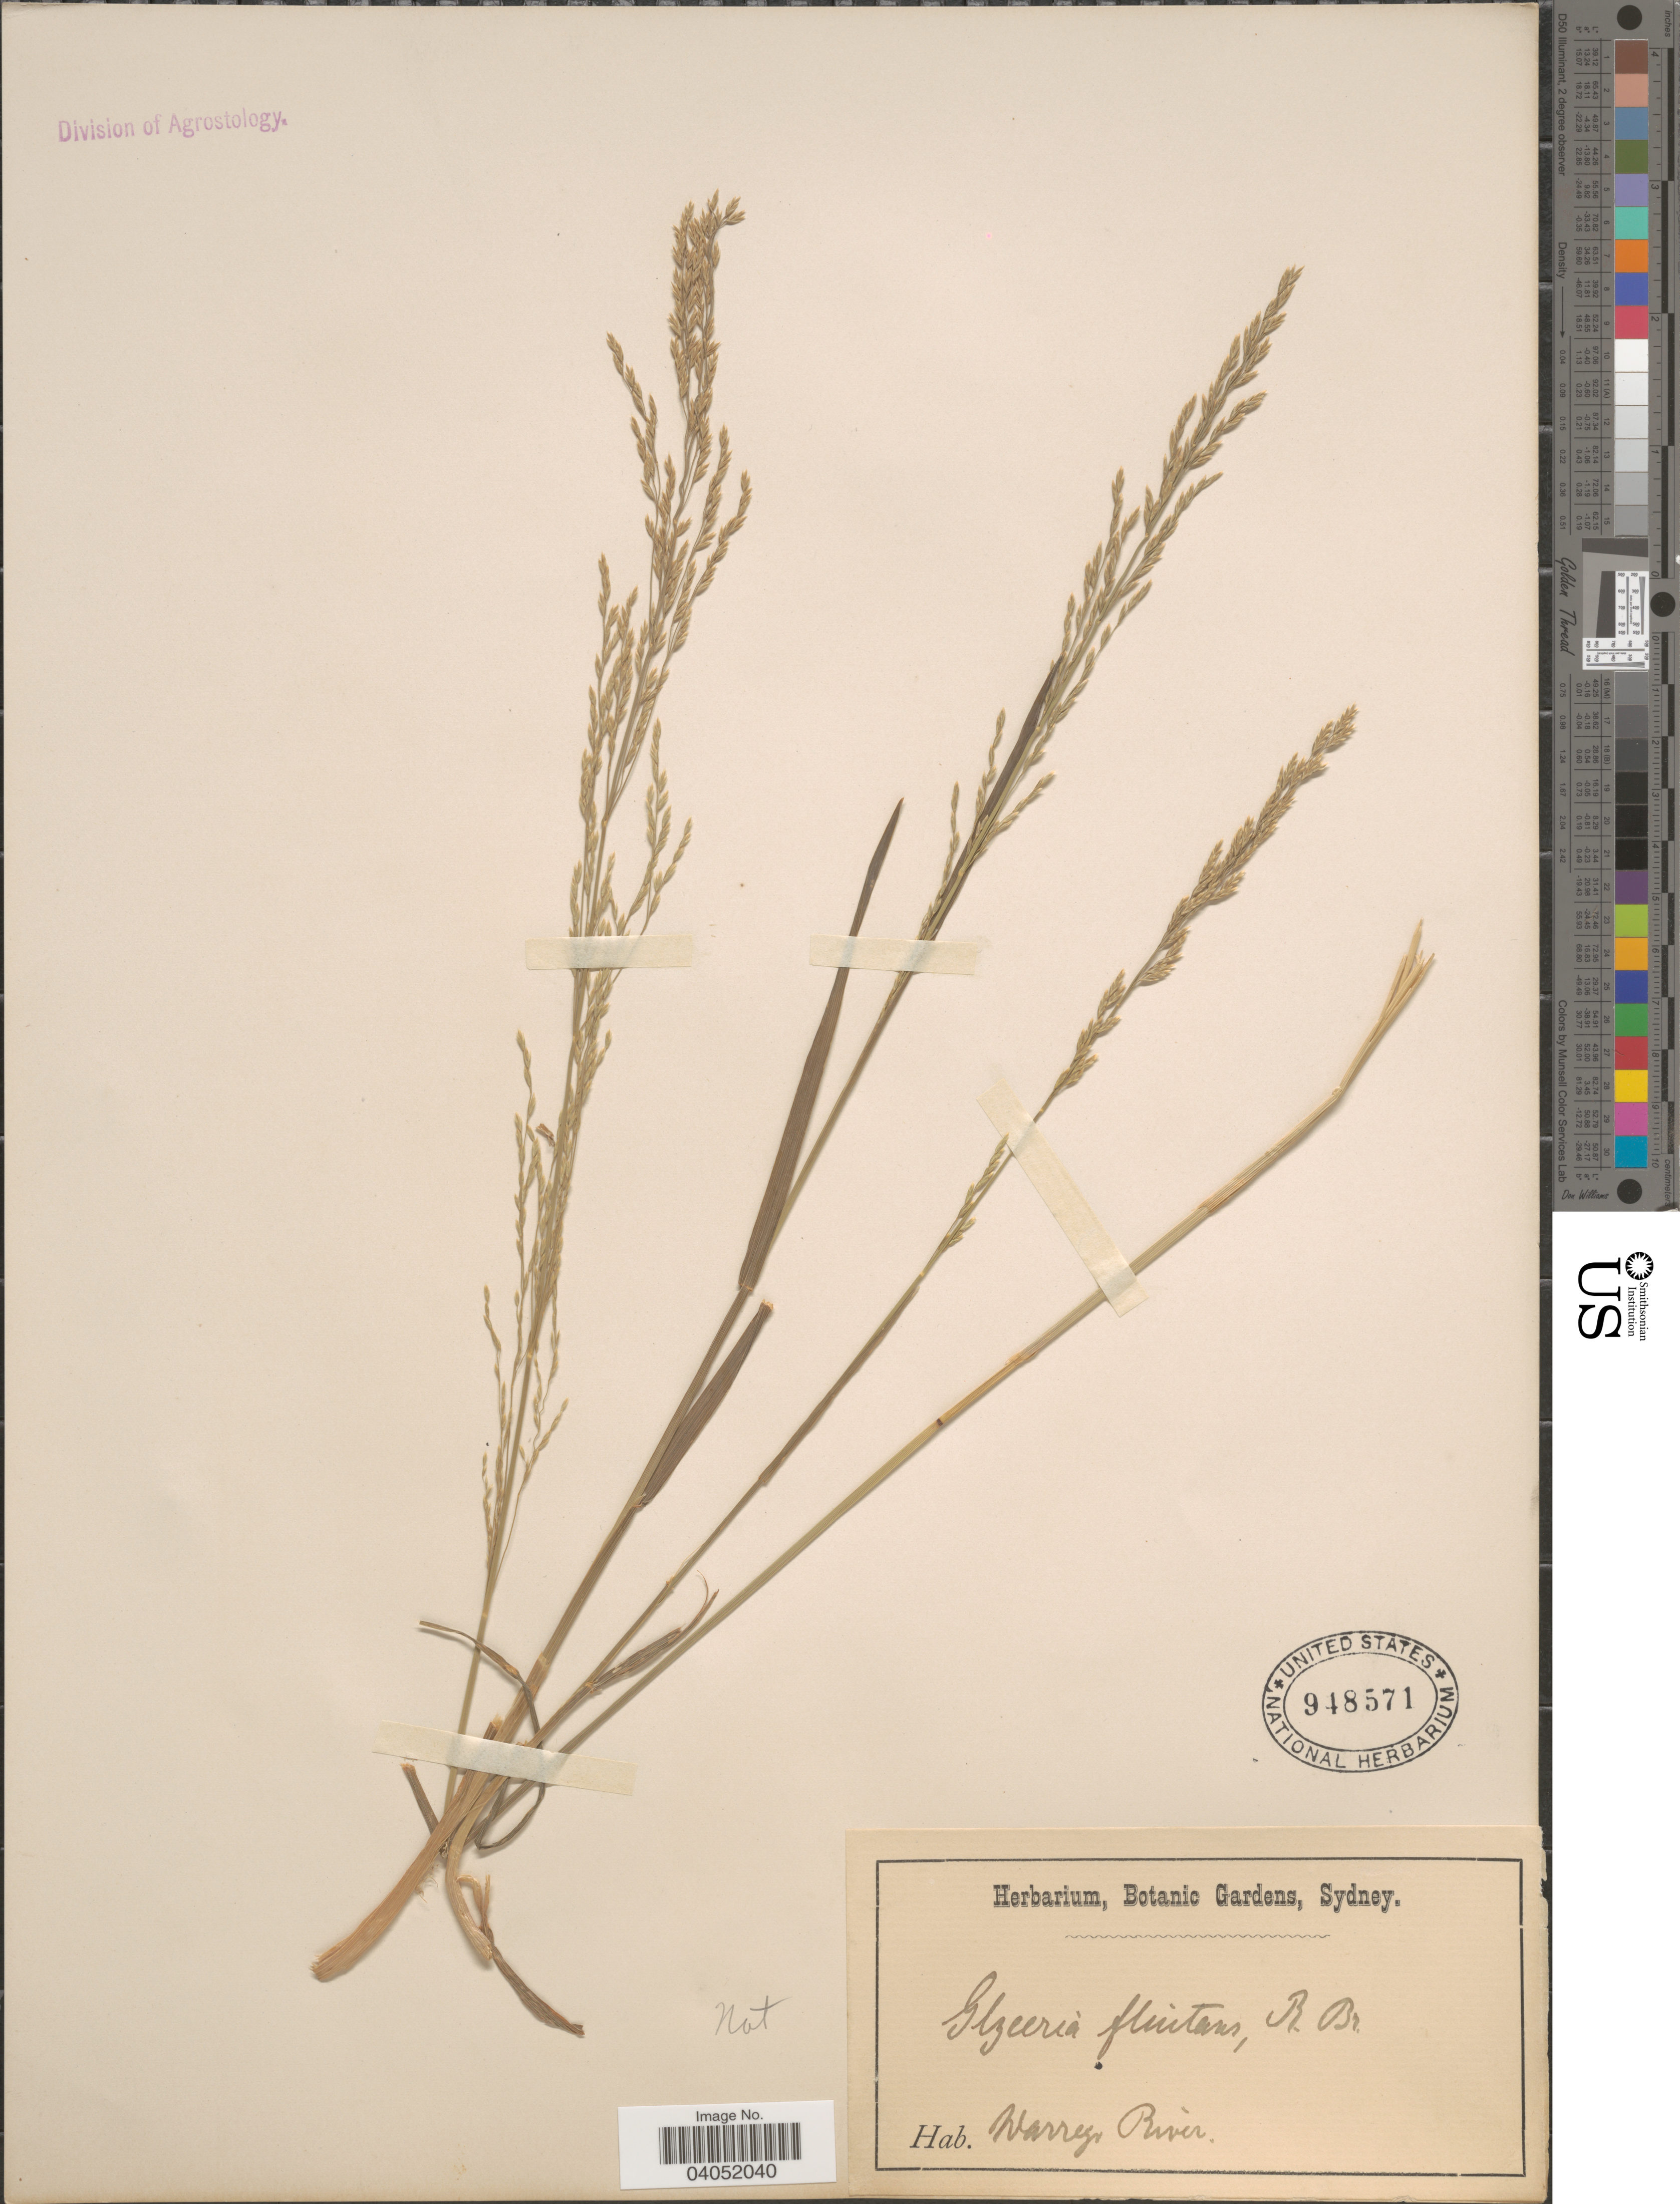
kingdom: Plantae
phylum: Tracheophyta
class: Liliopsida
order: Poales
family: Poaceae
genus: Puccinellia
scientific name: Puccinellia sp.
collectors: ex herb. Botanic Gardens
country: Australia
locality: Warrego River.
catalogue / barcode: US 948571